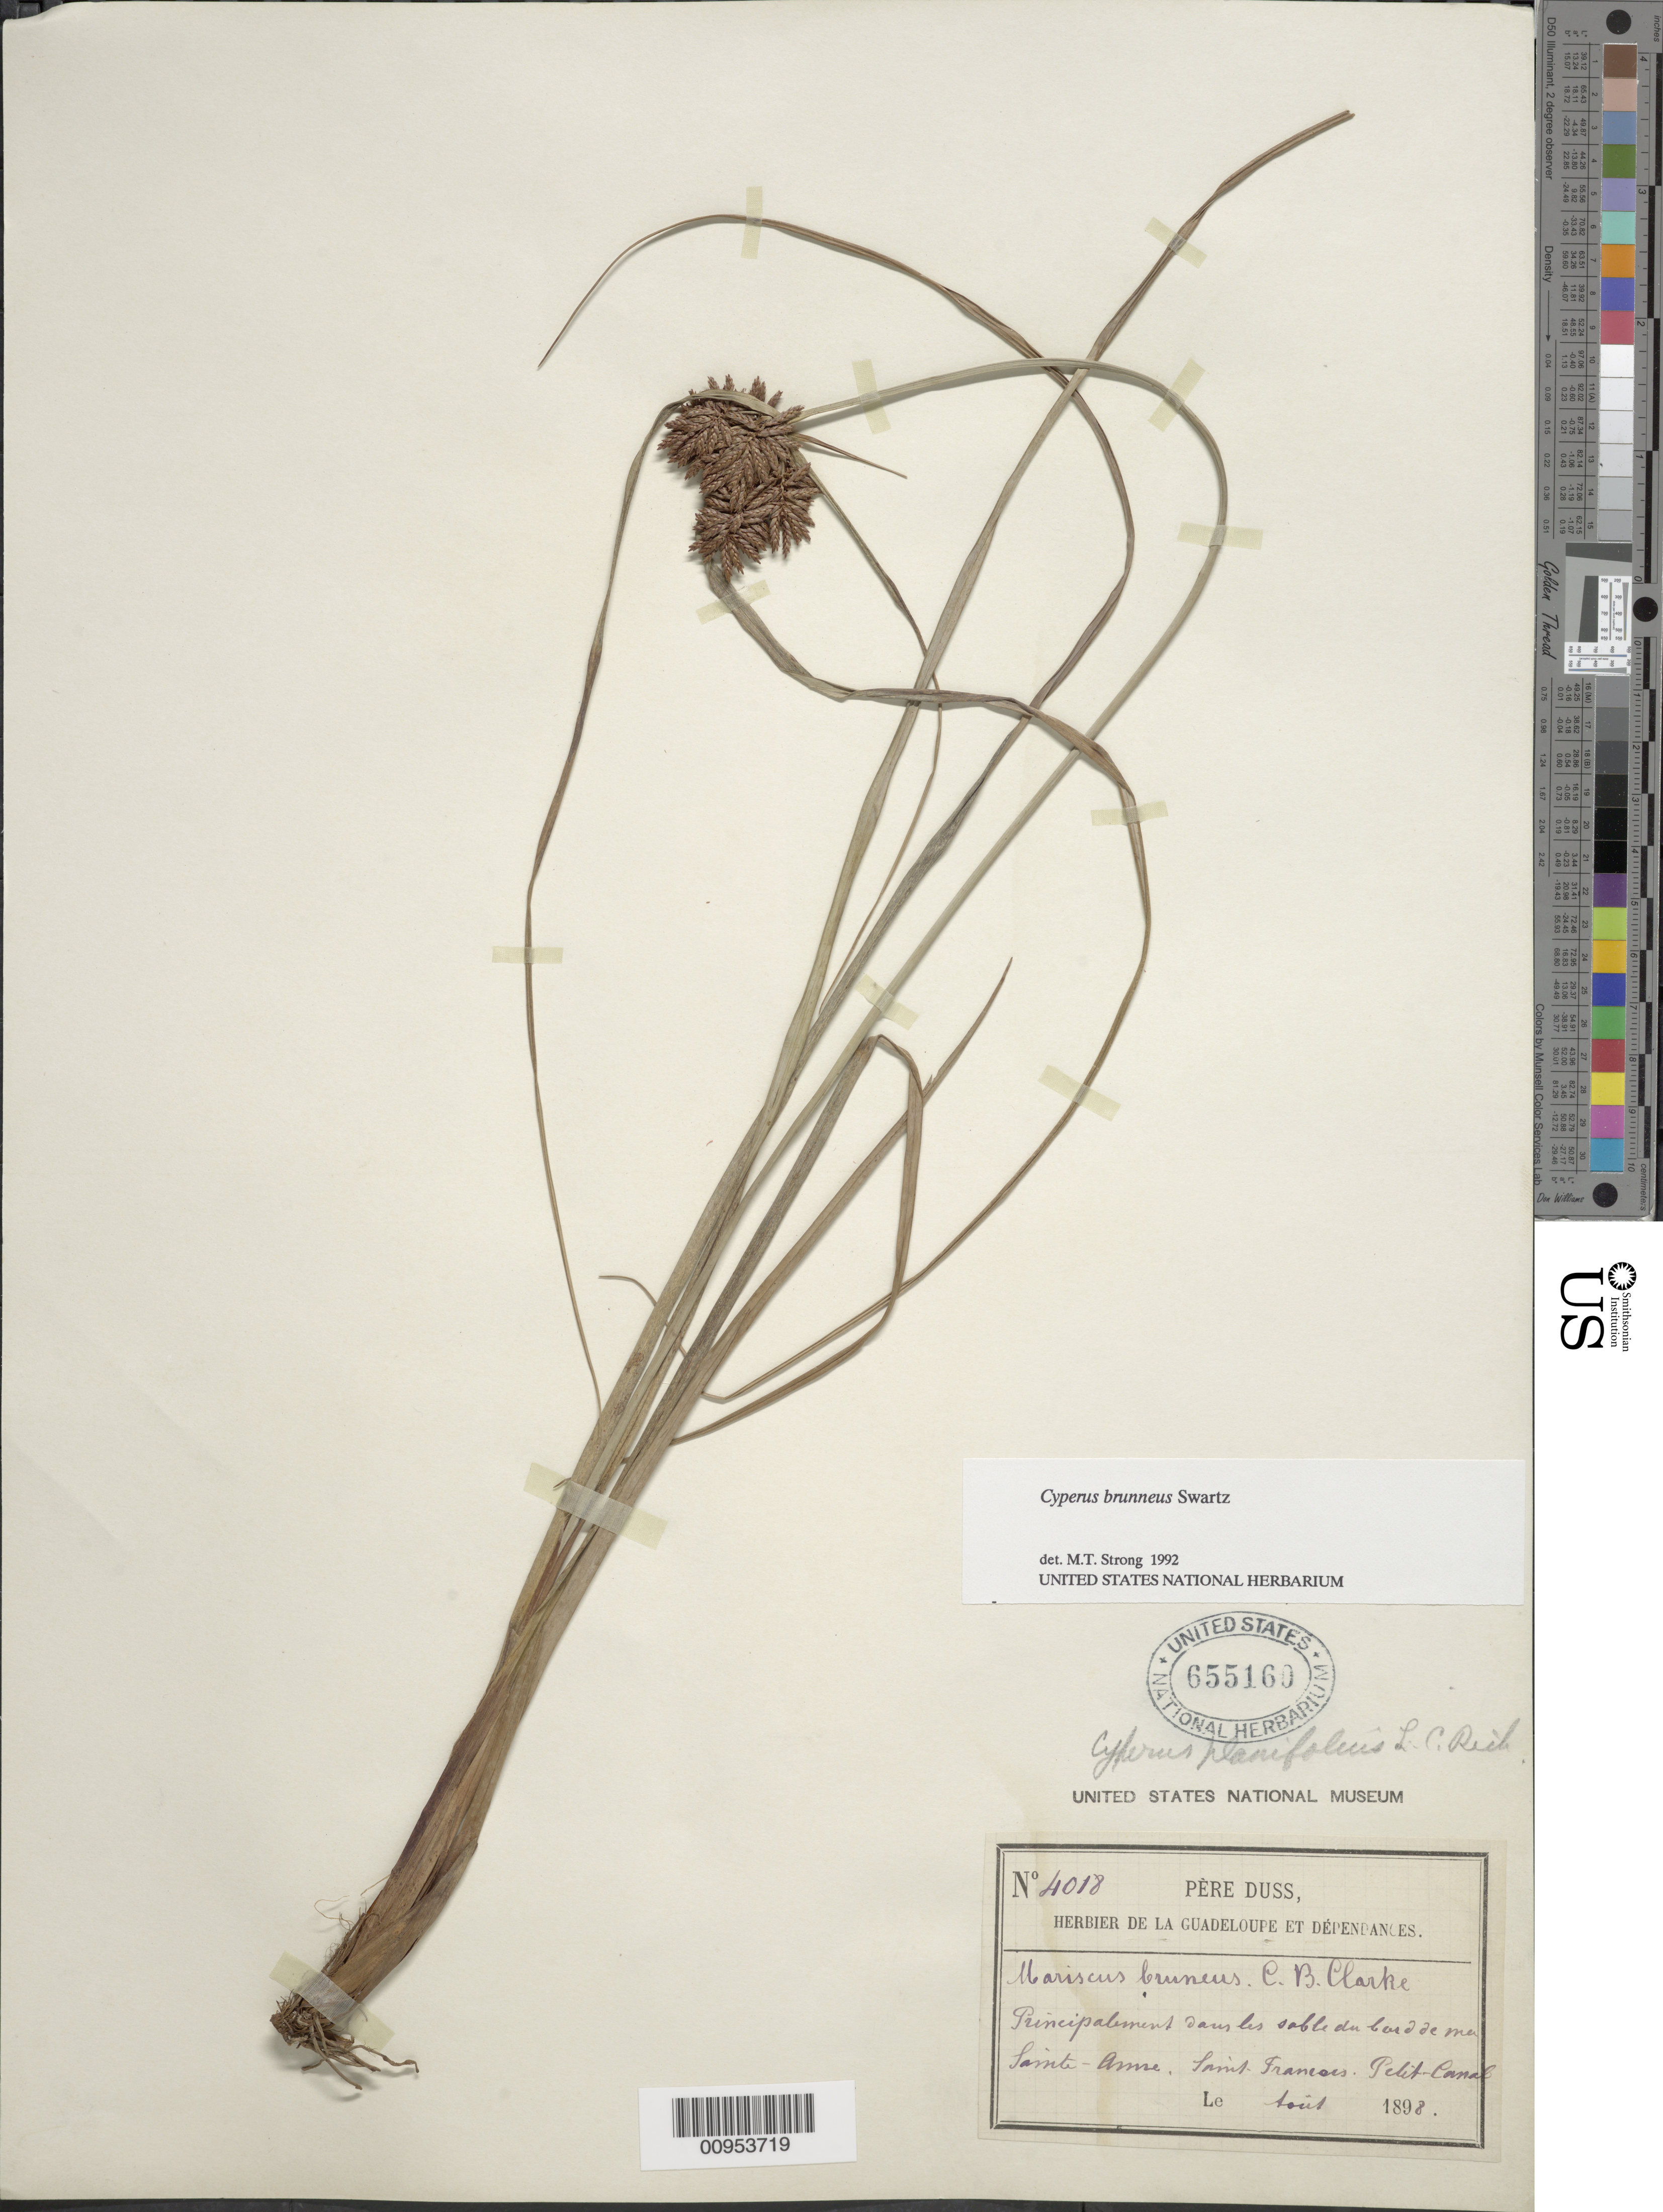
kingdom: Plantae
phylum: Tracheophyta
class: Liliopsida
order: Poales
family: Cyperaceae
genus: Cyperus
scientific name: Cyperus brunneus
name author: Sw.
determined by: Strong, M. T., (US), Smithsonian Institution - National Museum of Natural History (UNITED STATES)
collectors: Père Duss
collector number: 4018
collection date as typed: Aug 1898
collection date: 1898-08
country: Guadeloupe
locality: St. Anne, Saint Francis, Petit Canal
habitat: Principalement dans les sables de bord de mer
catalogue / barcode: US 655160